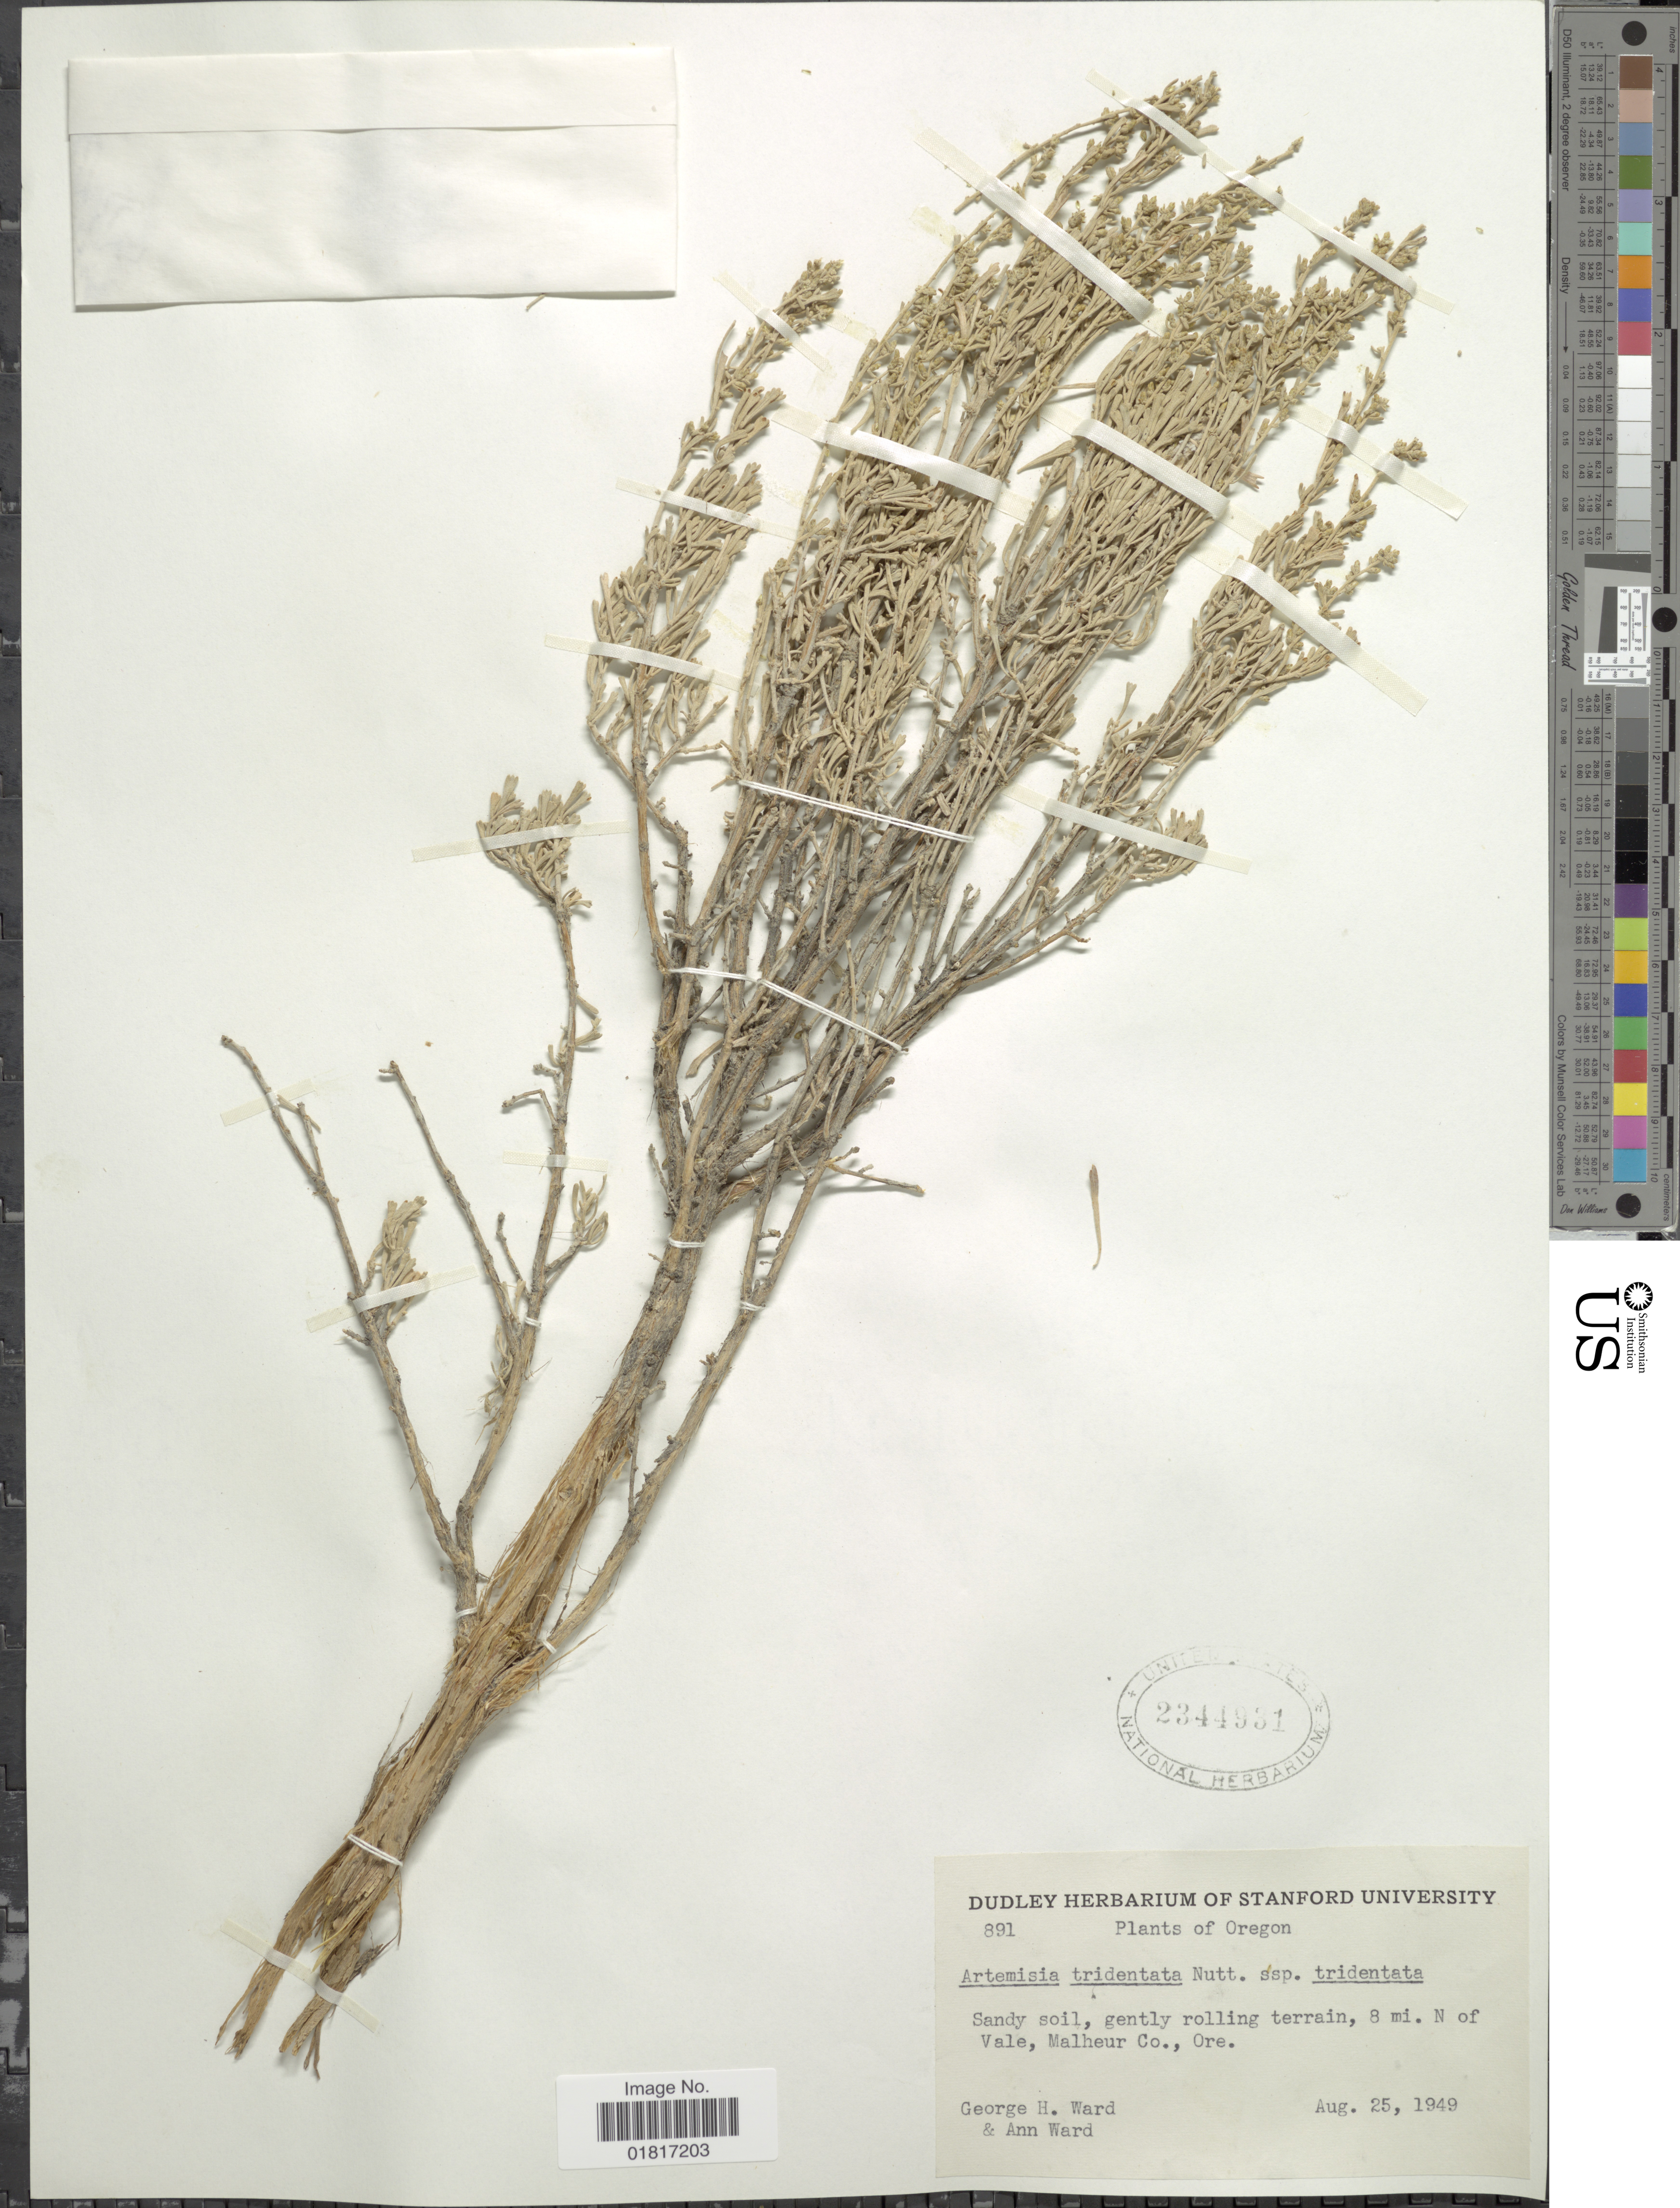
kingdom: Plantae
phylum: Tracheophyta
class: Magnoliopsida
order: Asterales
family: Asteraceae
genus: Artemisia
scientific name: Artemisia tridentata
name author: Nutt.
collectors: G. H. Ward & A. Ward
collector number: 891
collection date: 1949-08-25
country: United States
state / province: Oregon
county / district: Malheur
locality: Sandy soil, gently rolling terrain, 8 mi N of Vale, Malheur Co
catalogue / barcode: US 2344931